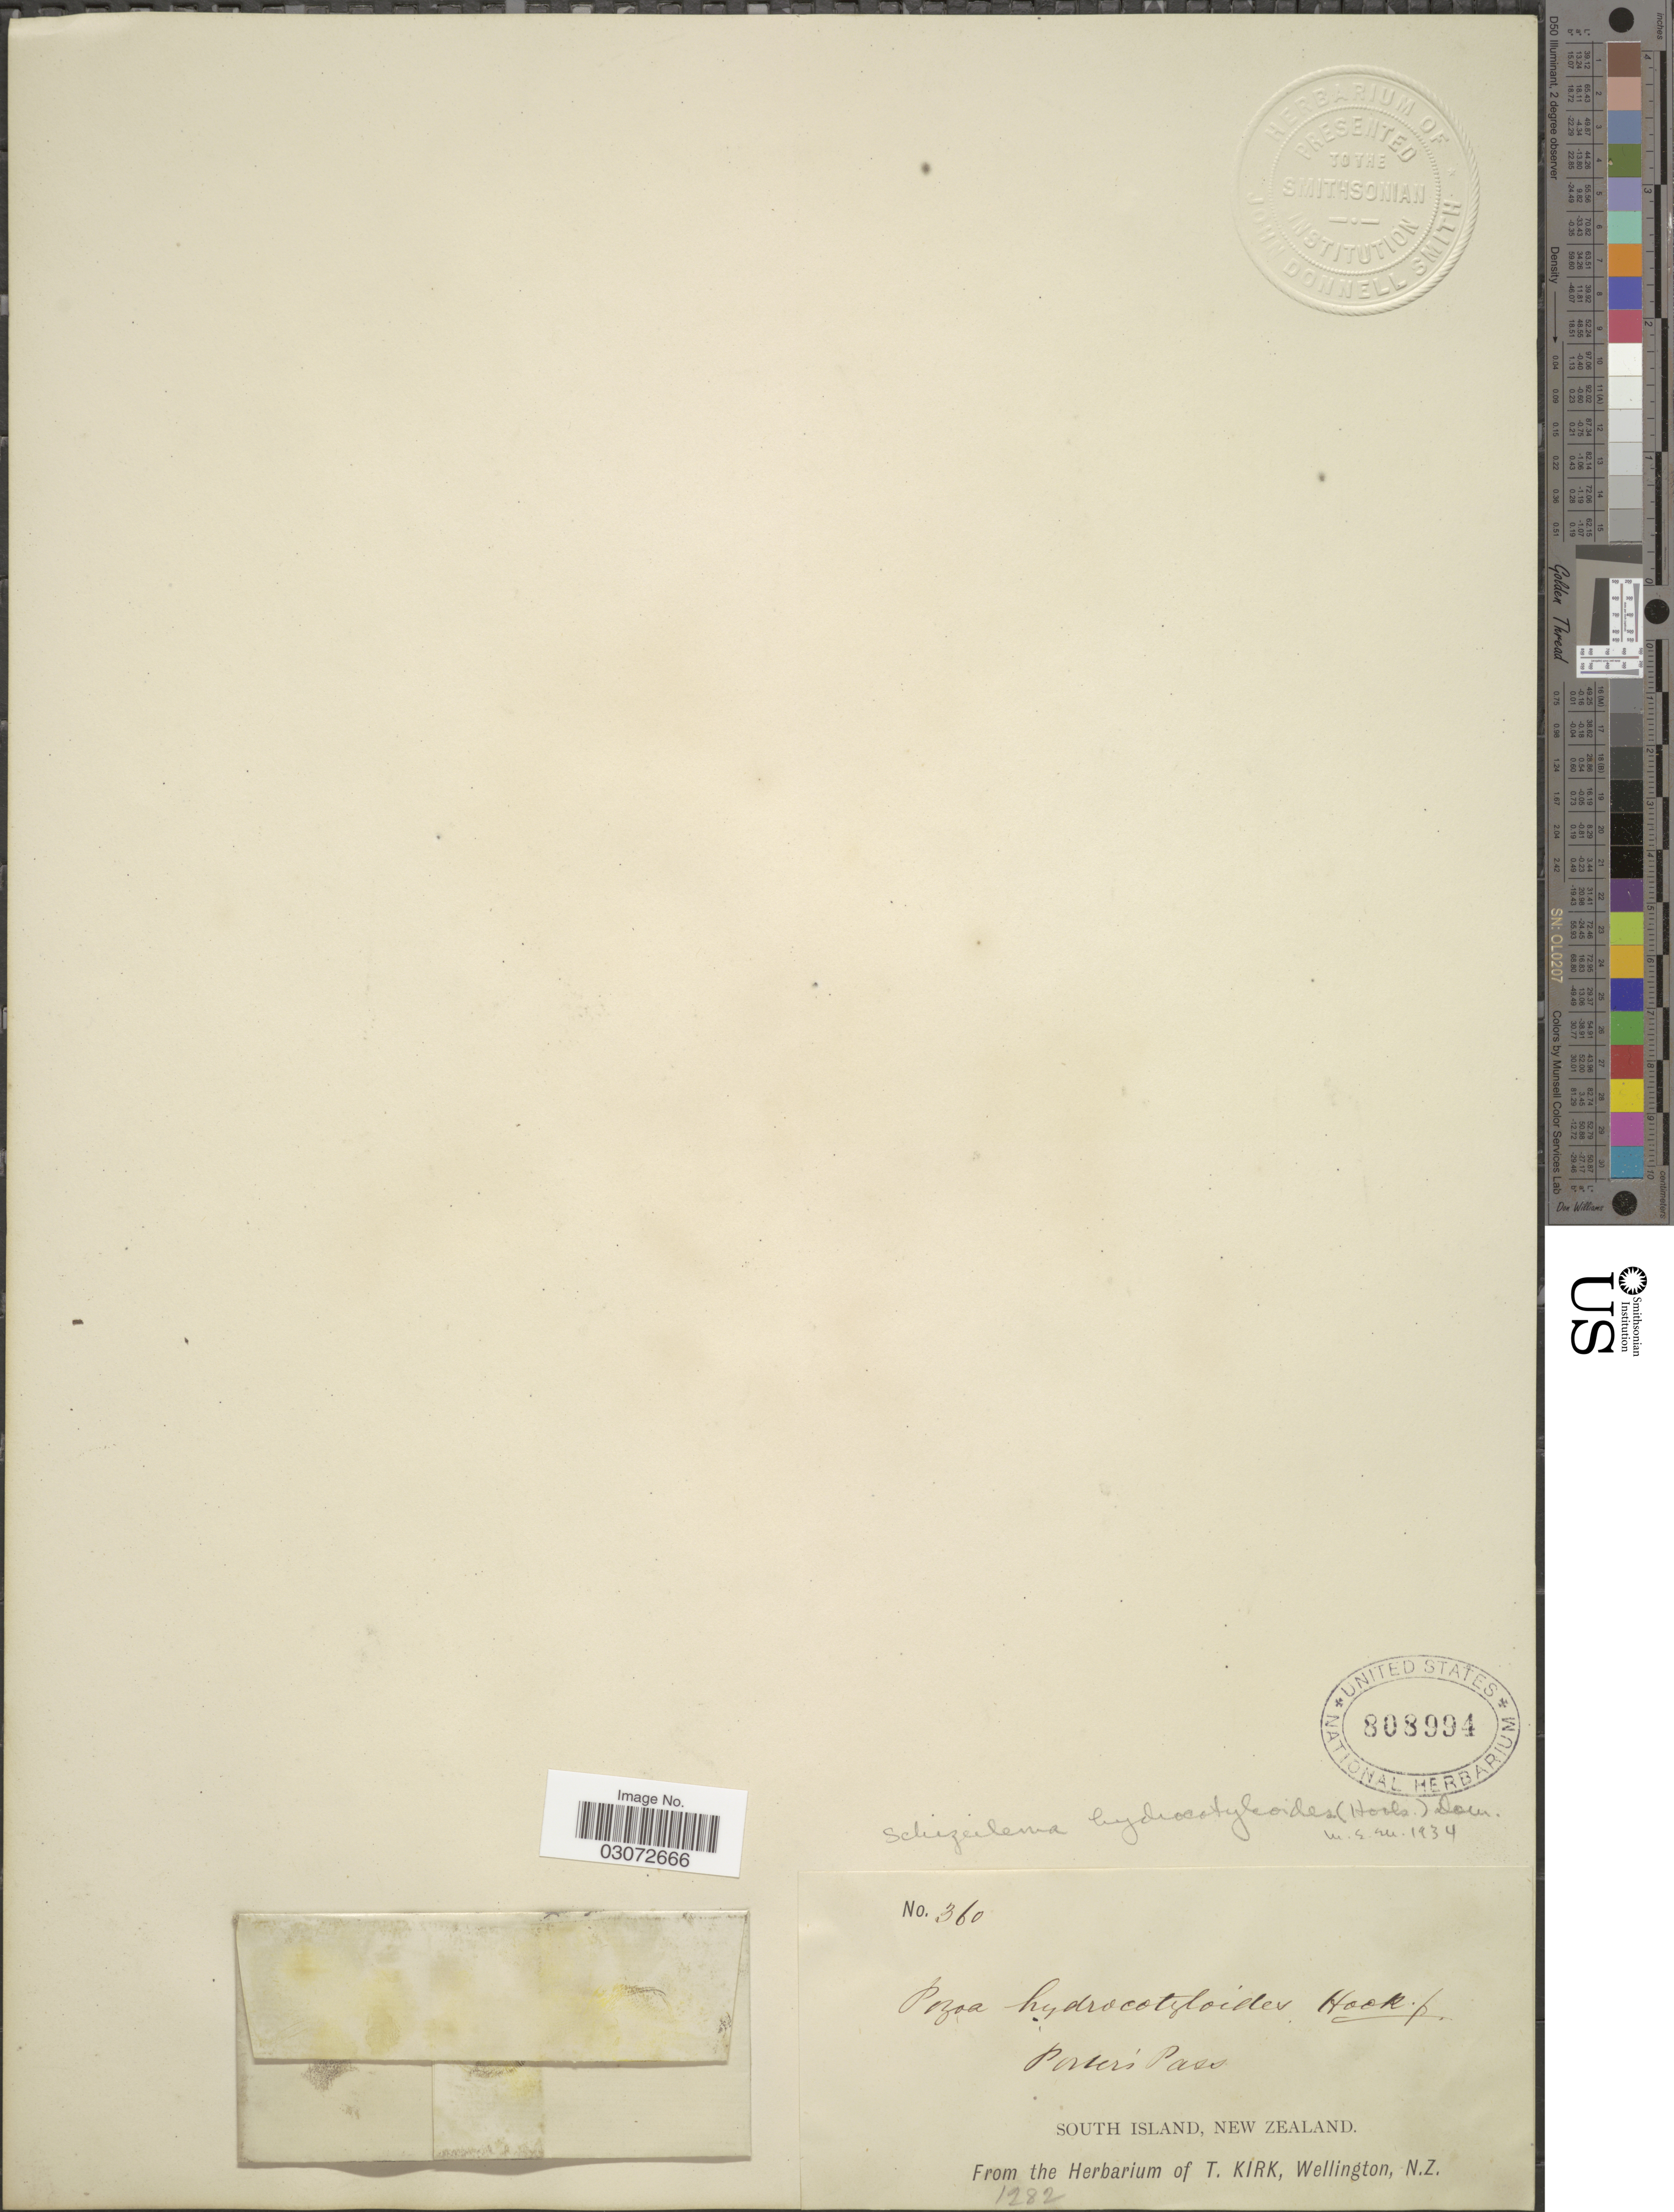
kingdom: Plantae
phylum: Tracheophyta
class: Magnoliopsida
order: Apiales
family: Apiaceae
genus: Schizeilema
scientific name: Schizeilema hydrocotyleoides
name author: Domin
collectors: ex herb. T. Kirk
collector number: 360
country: New Zealand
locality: Porter's Pass. South Island.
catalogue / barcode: US 808994